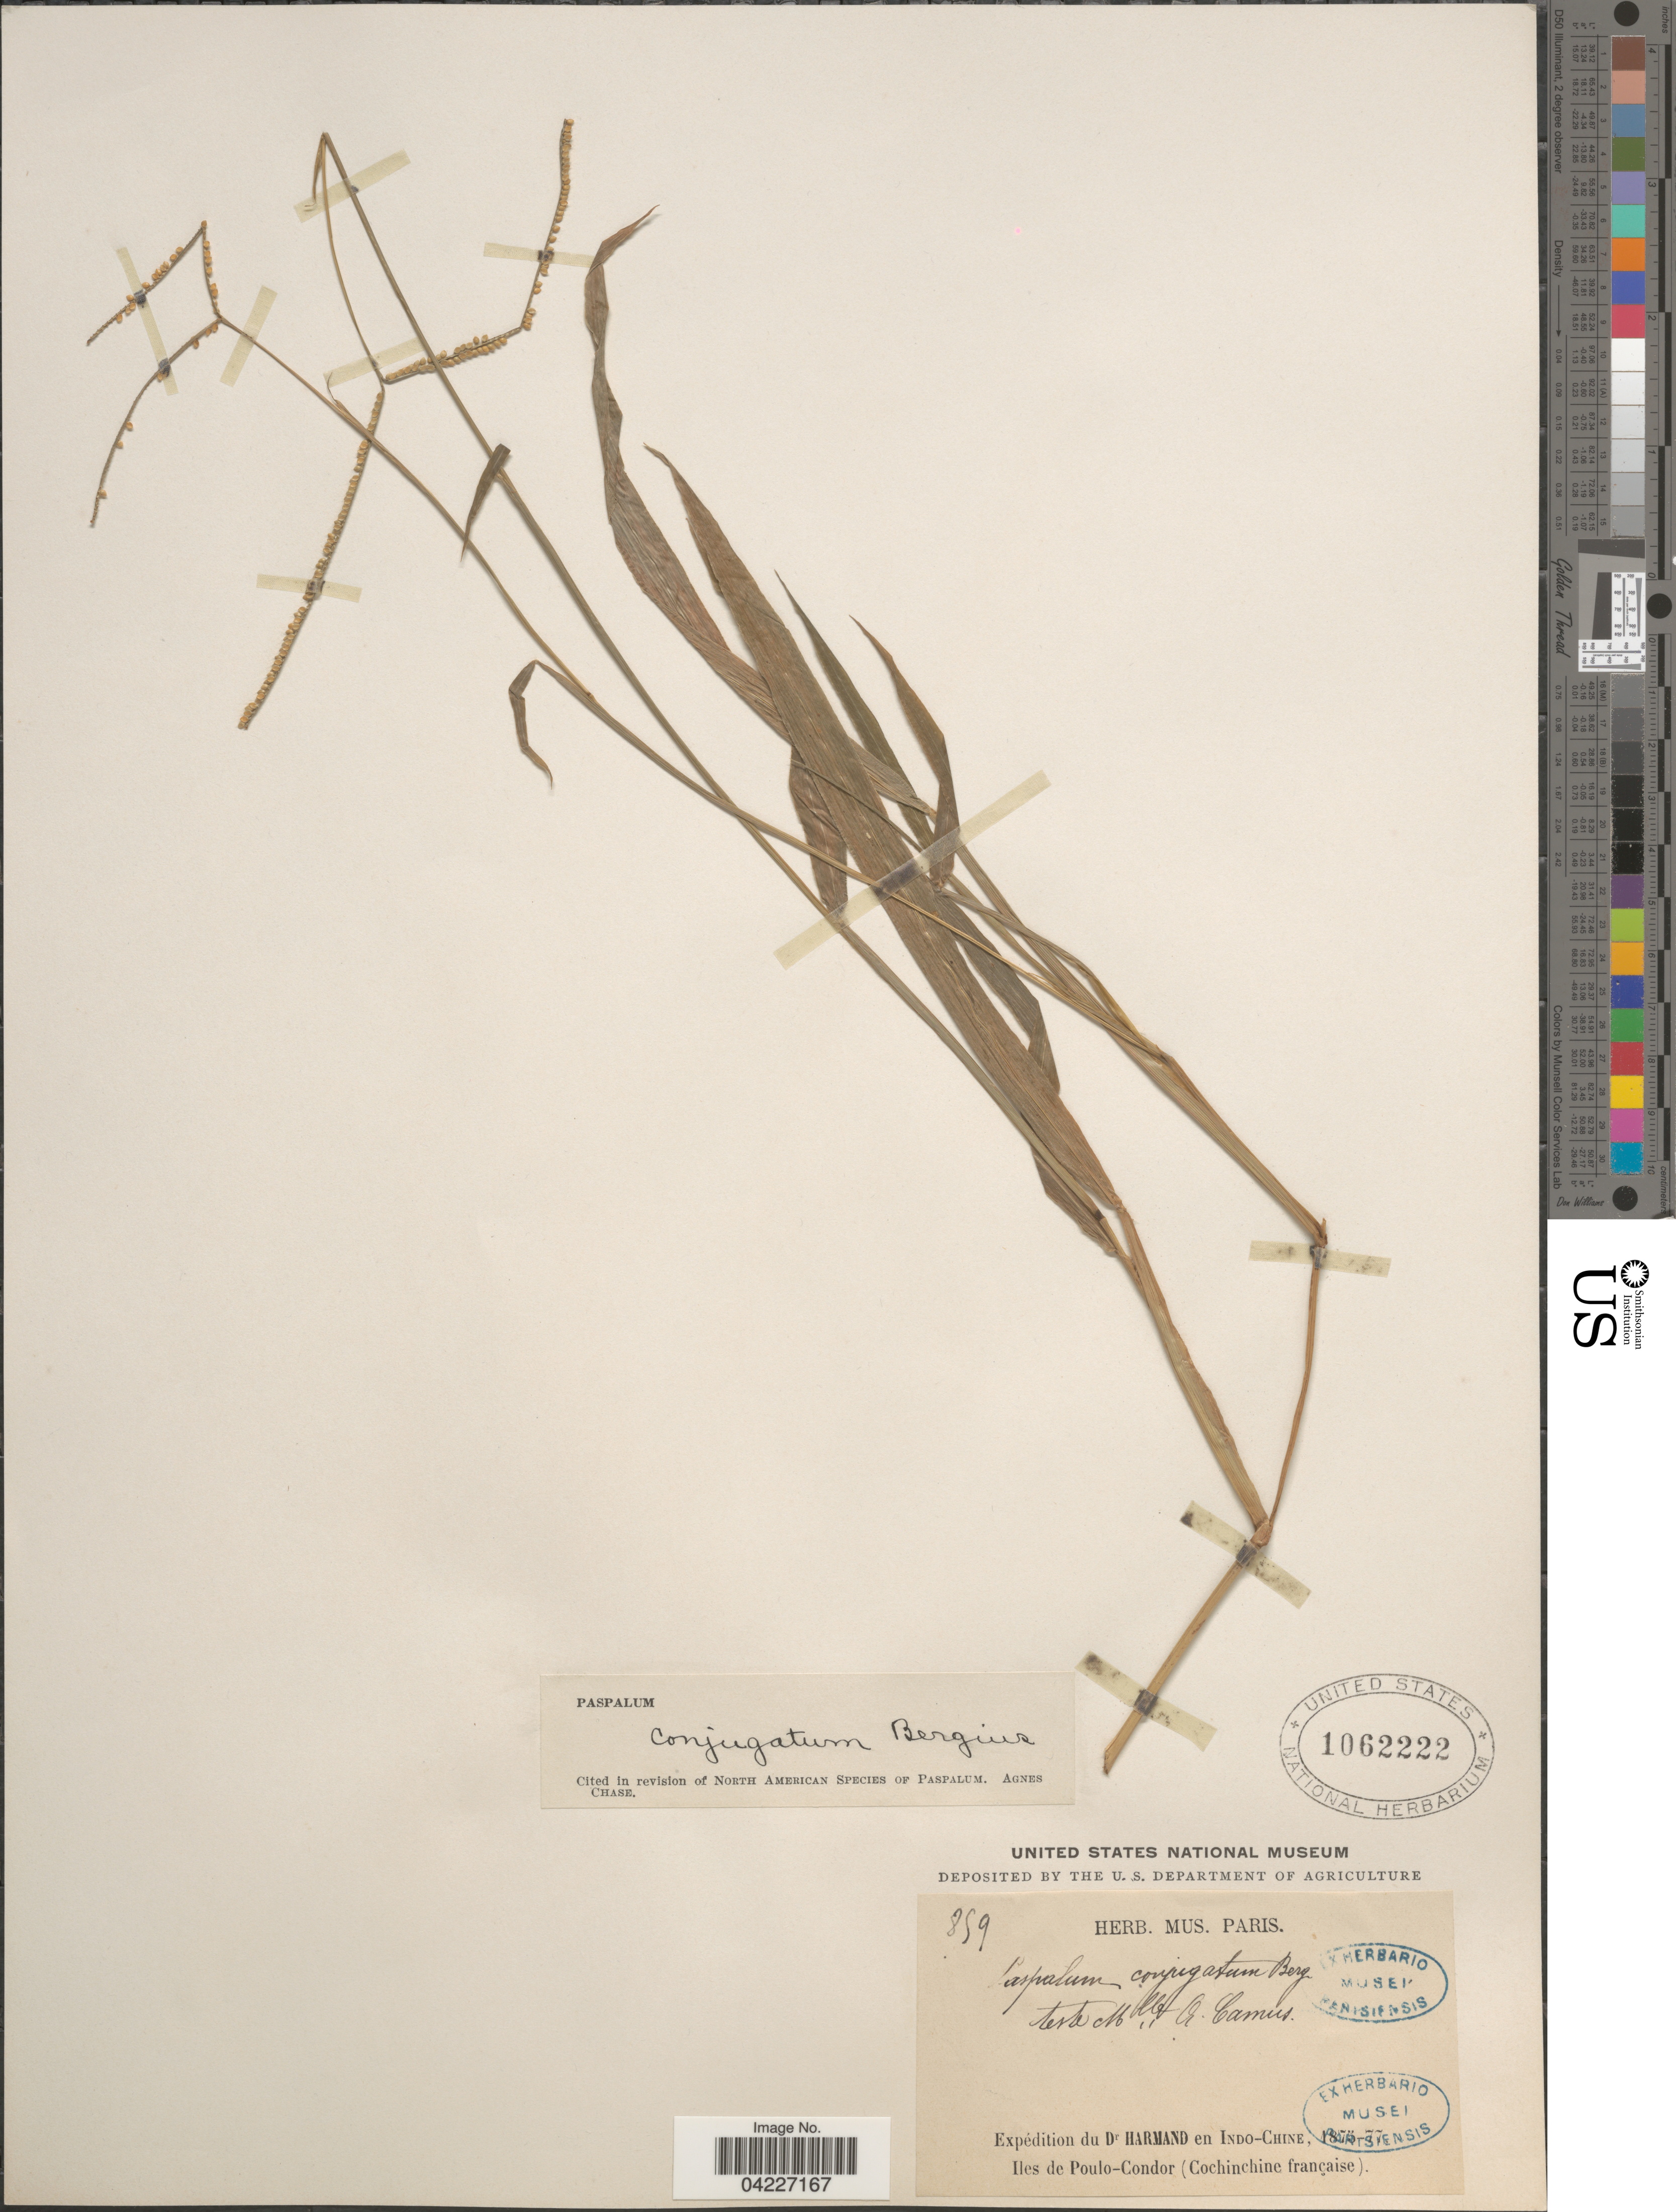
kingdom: Plantae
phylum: Tracheophyta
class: Liliopsida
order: Poales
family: Poaceae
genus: Paspalum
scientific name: Paspalum conjugatum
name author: P.J. Bergius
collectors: Harmand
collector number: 859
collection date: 1875/1877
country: Vietnam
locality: Expedition en Indo-Chine, 1875-77. Iles de Poulo-Condor (Cochinchine française).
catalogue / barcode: US 1062222